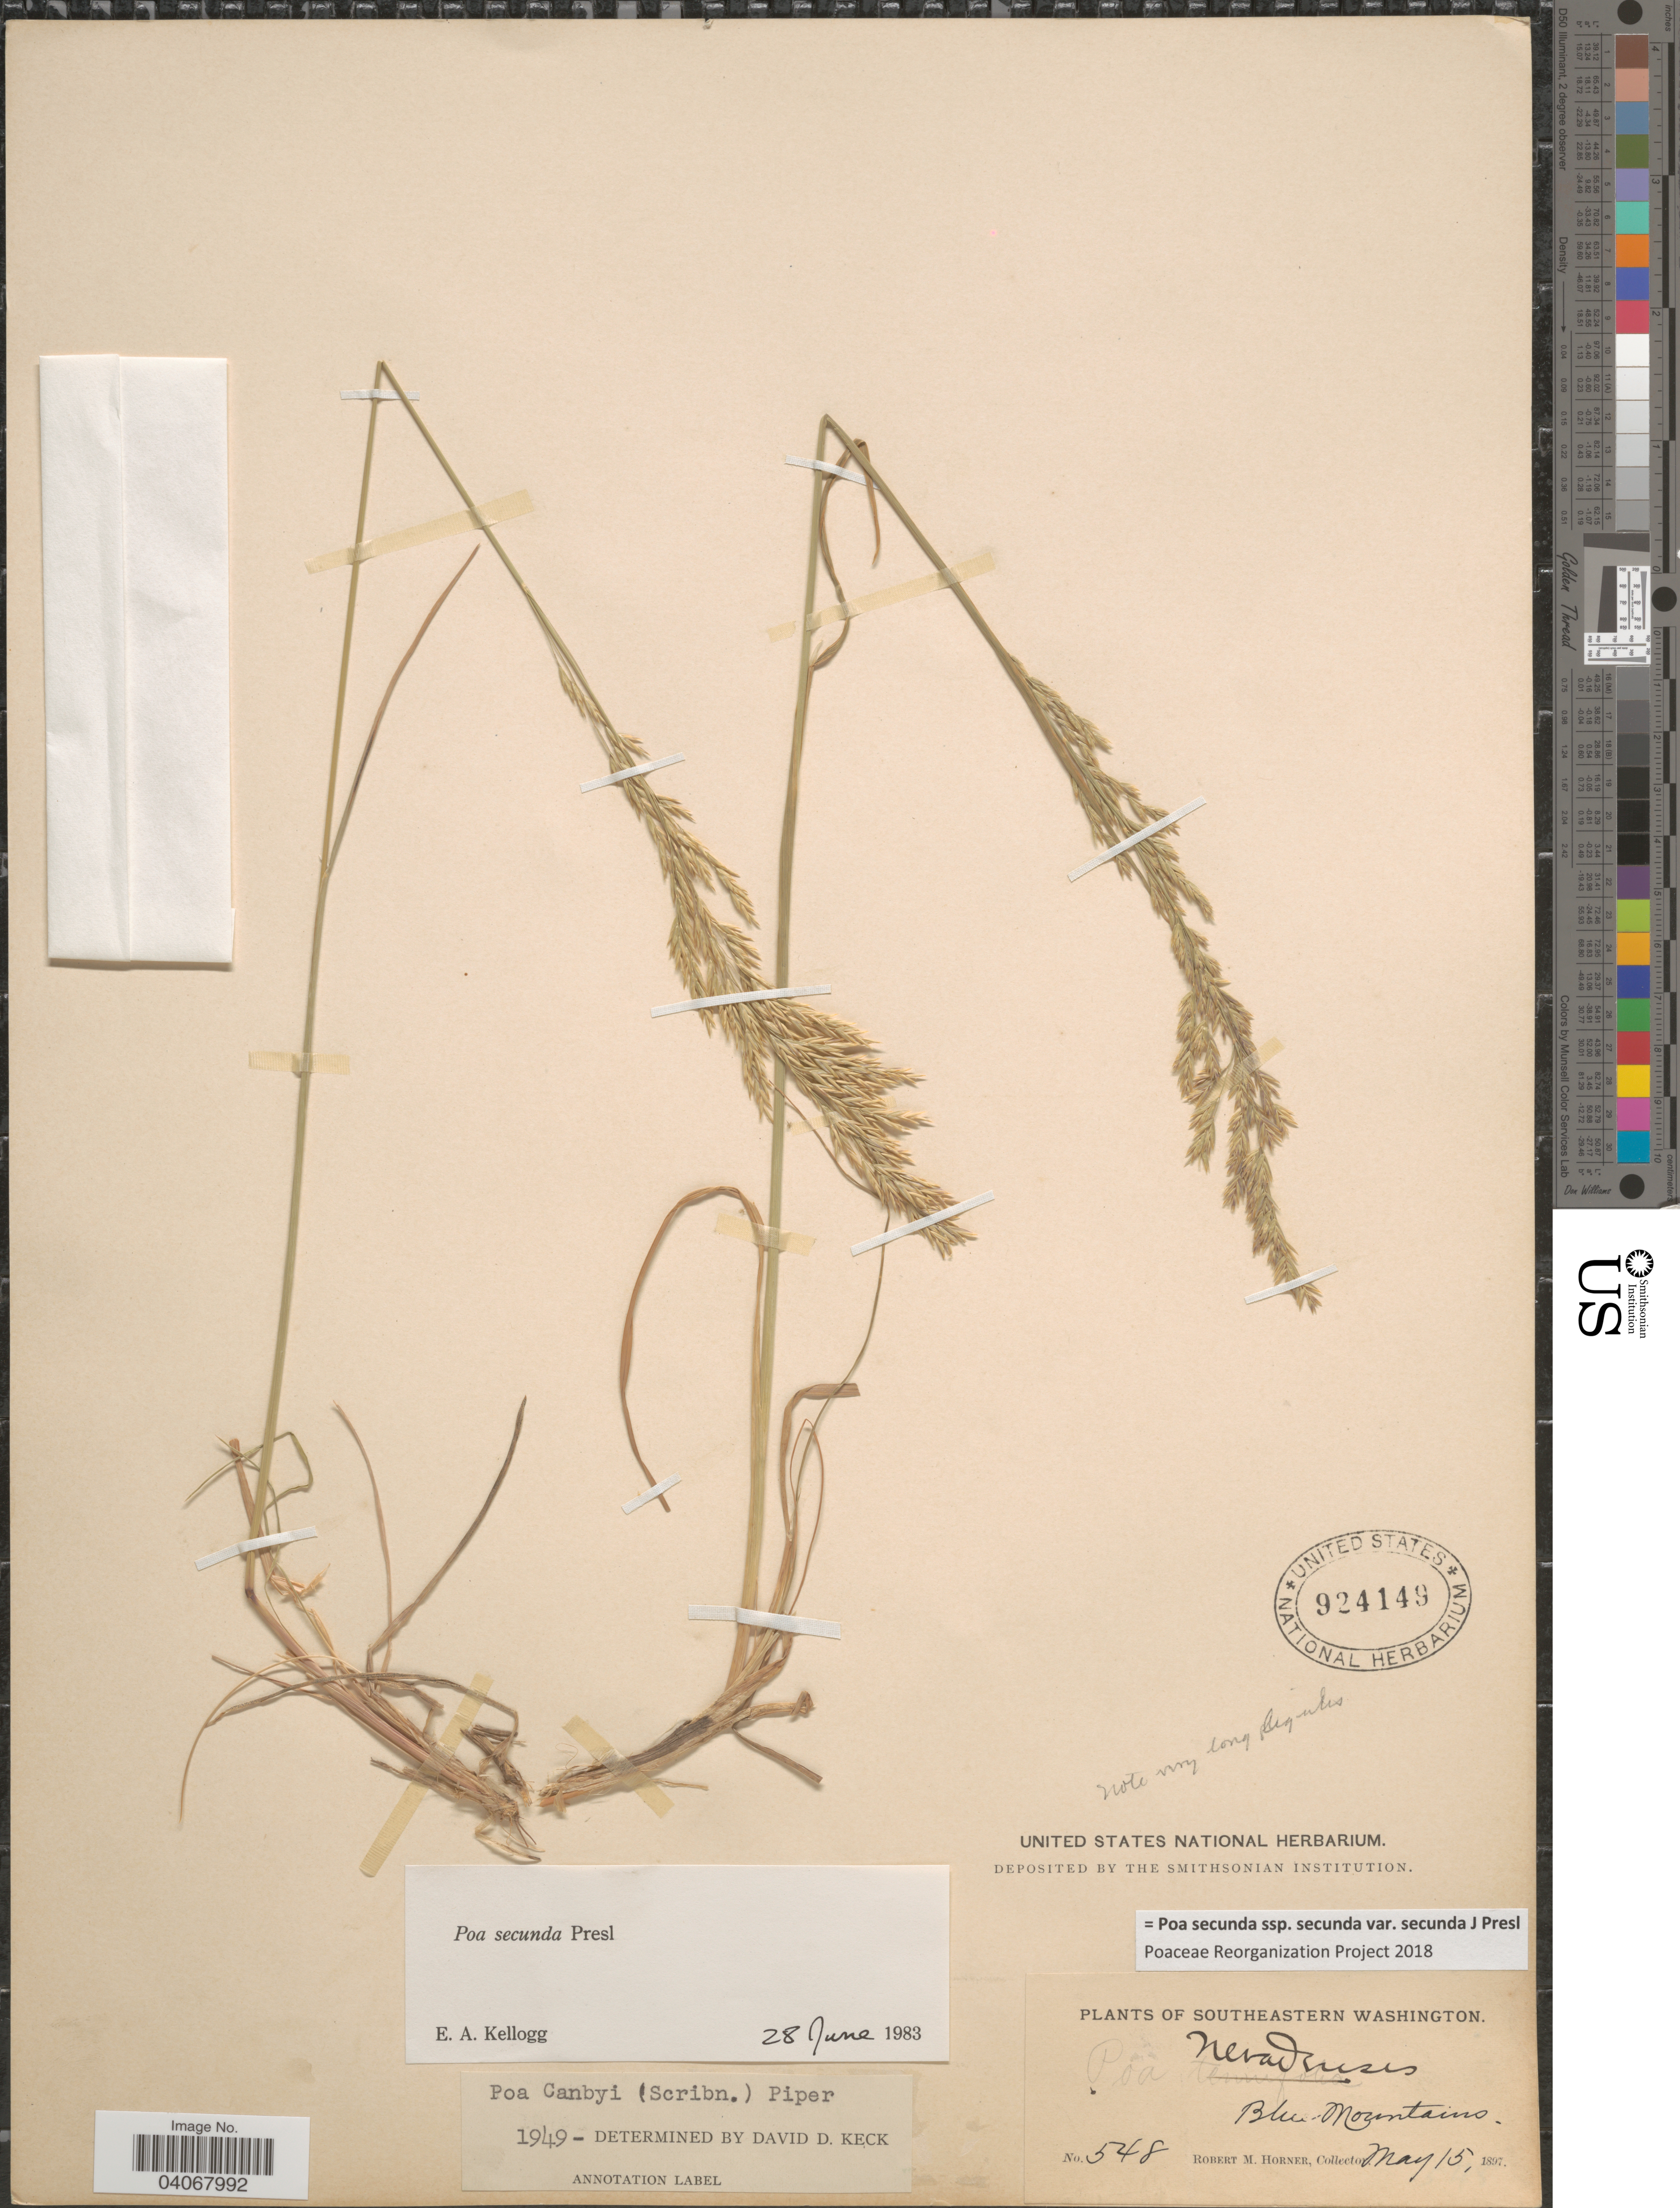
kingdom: Plantae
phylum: Tracheophyta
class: Liliopsida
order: Poales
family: Poaceae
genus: Poa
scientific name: Poa secunda subsp. secunda var. secunda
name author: J. Presl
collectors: R. Horner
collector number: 548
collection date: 1897-05-15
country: United States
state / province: Washington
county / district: Clallam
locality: Southeastern Washington. Blue Mountains.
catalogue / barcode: US 924149